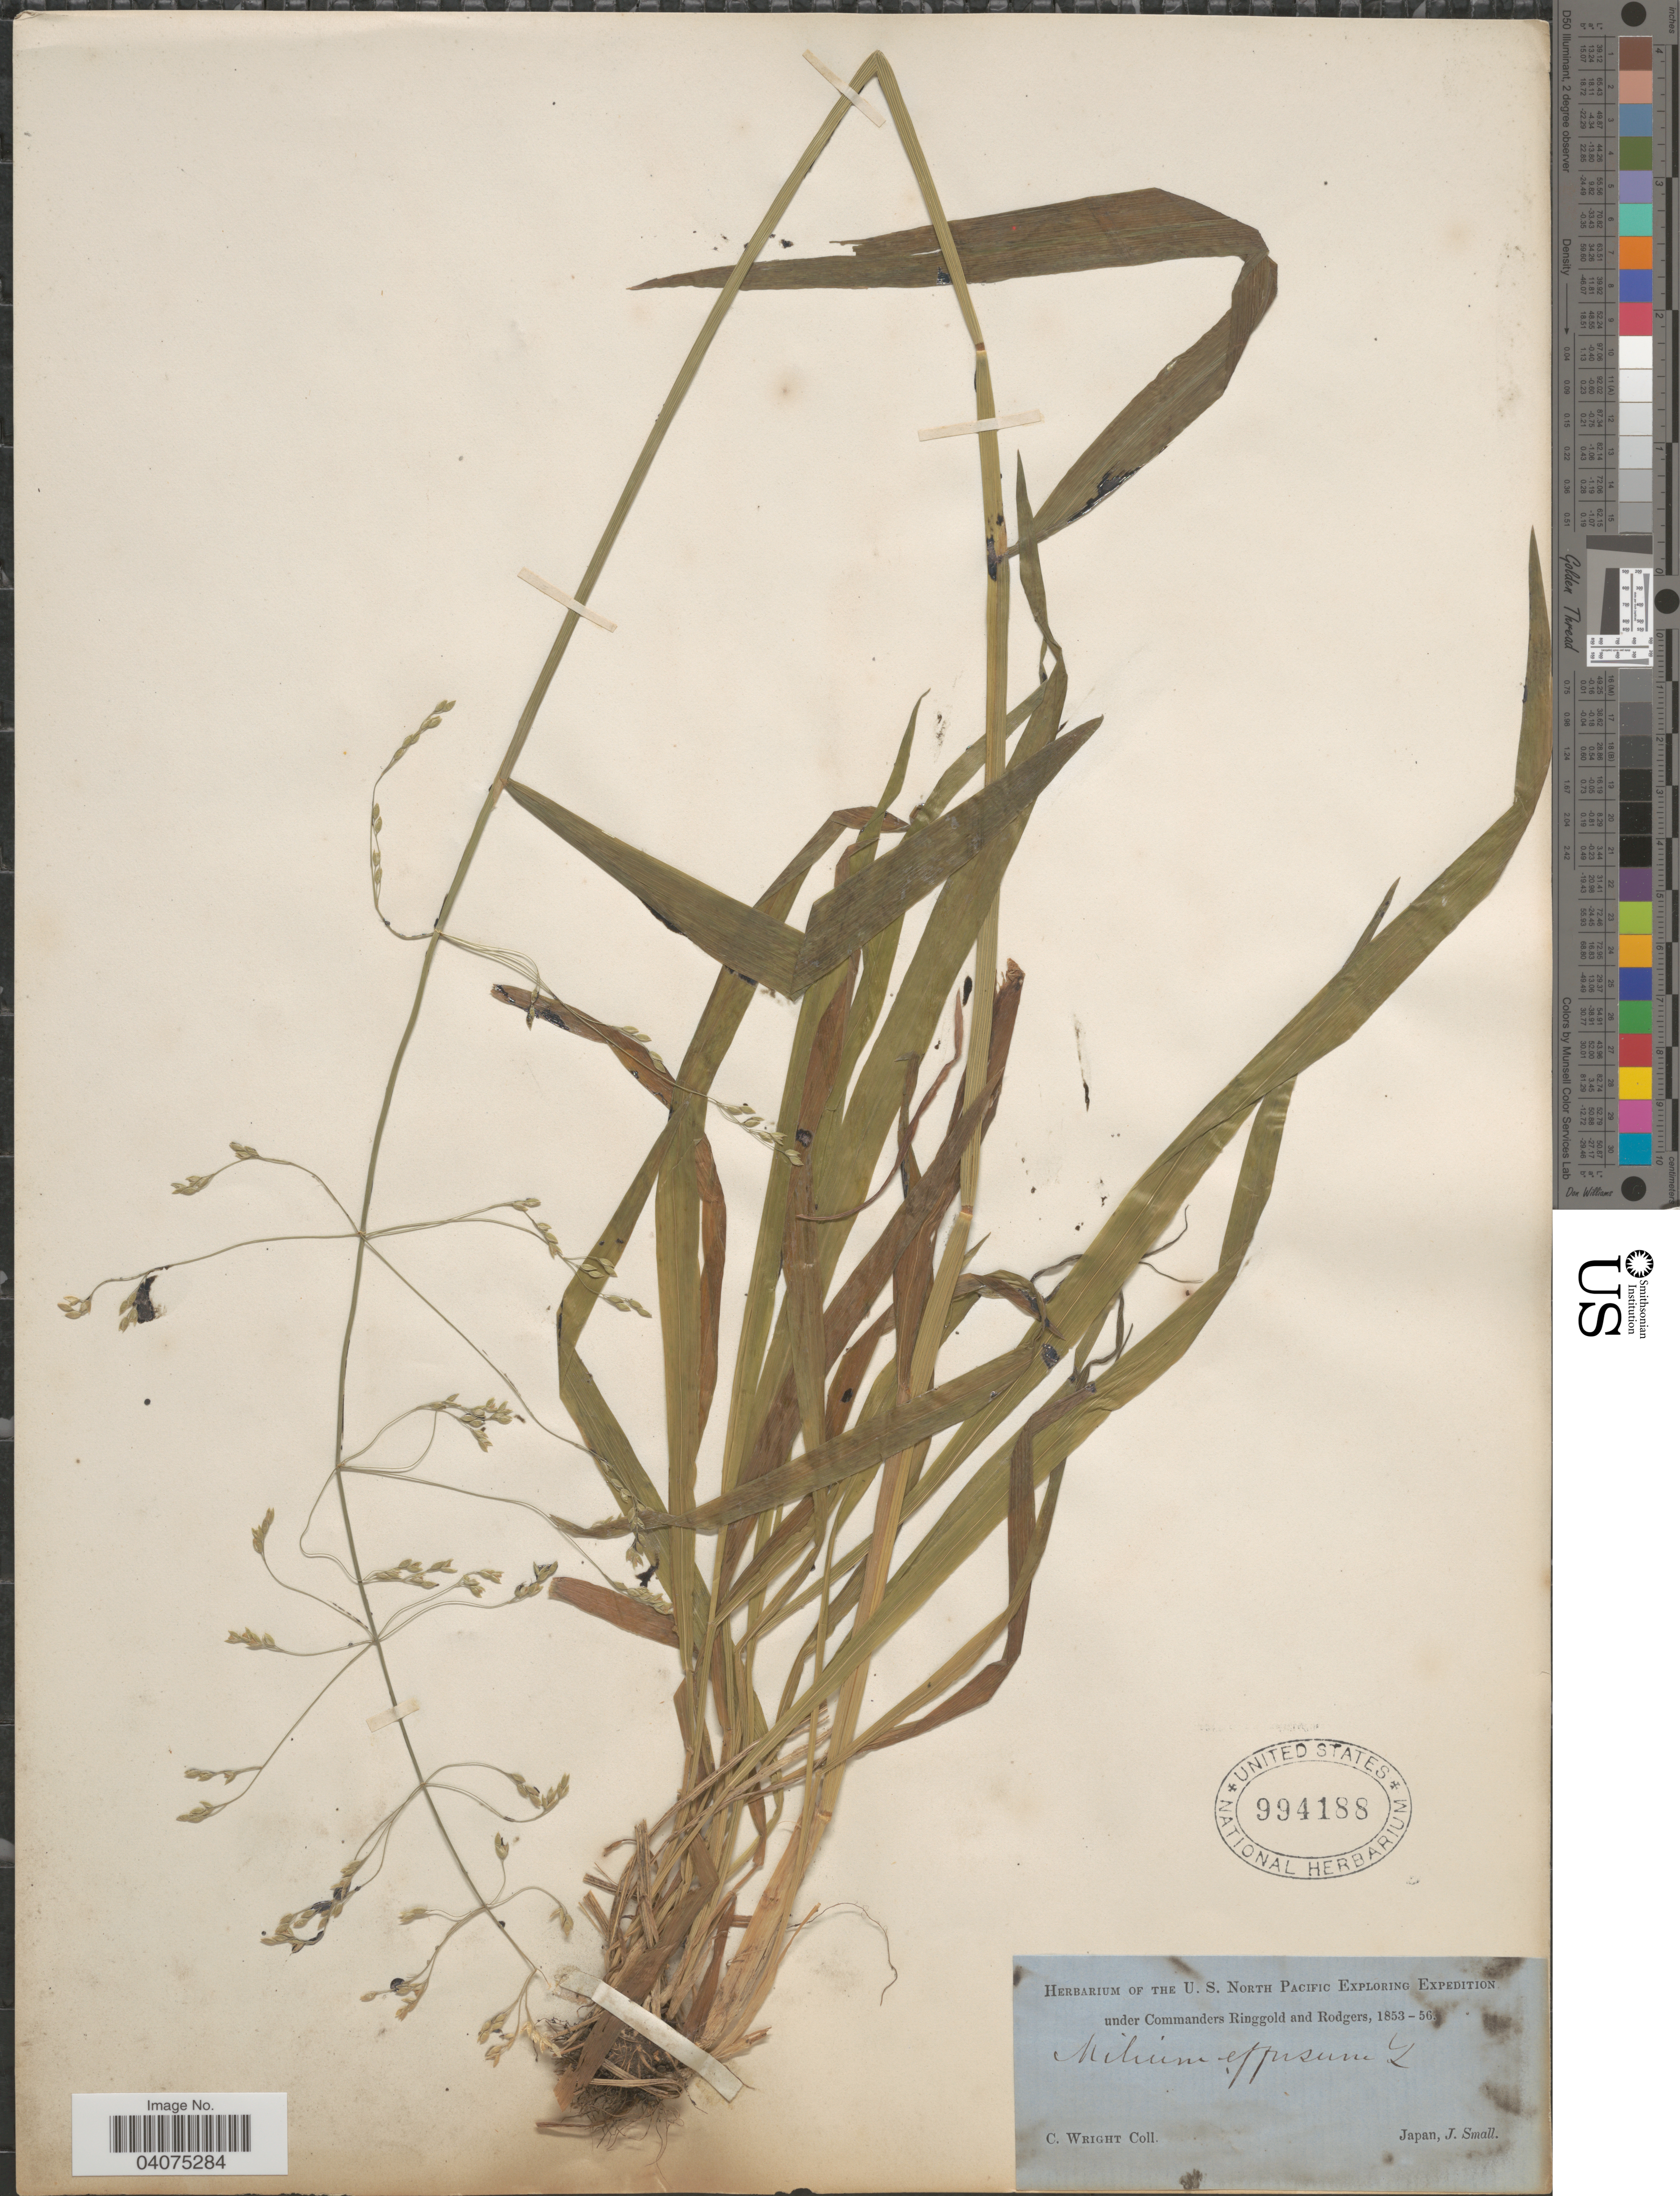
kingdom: Plantae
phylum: Tracheophyta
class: Liliopsida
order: Poales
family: Poaceae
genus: Milium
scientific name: Milium effusum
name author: L.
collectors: C. Wright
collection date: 1853/1856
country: Japan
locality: Herbarium of the U. S. North Pacific Exploring Expedition.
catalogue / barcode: US 994188